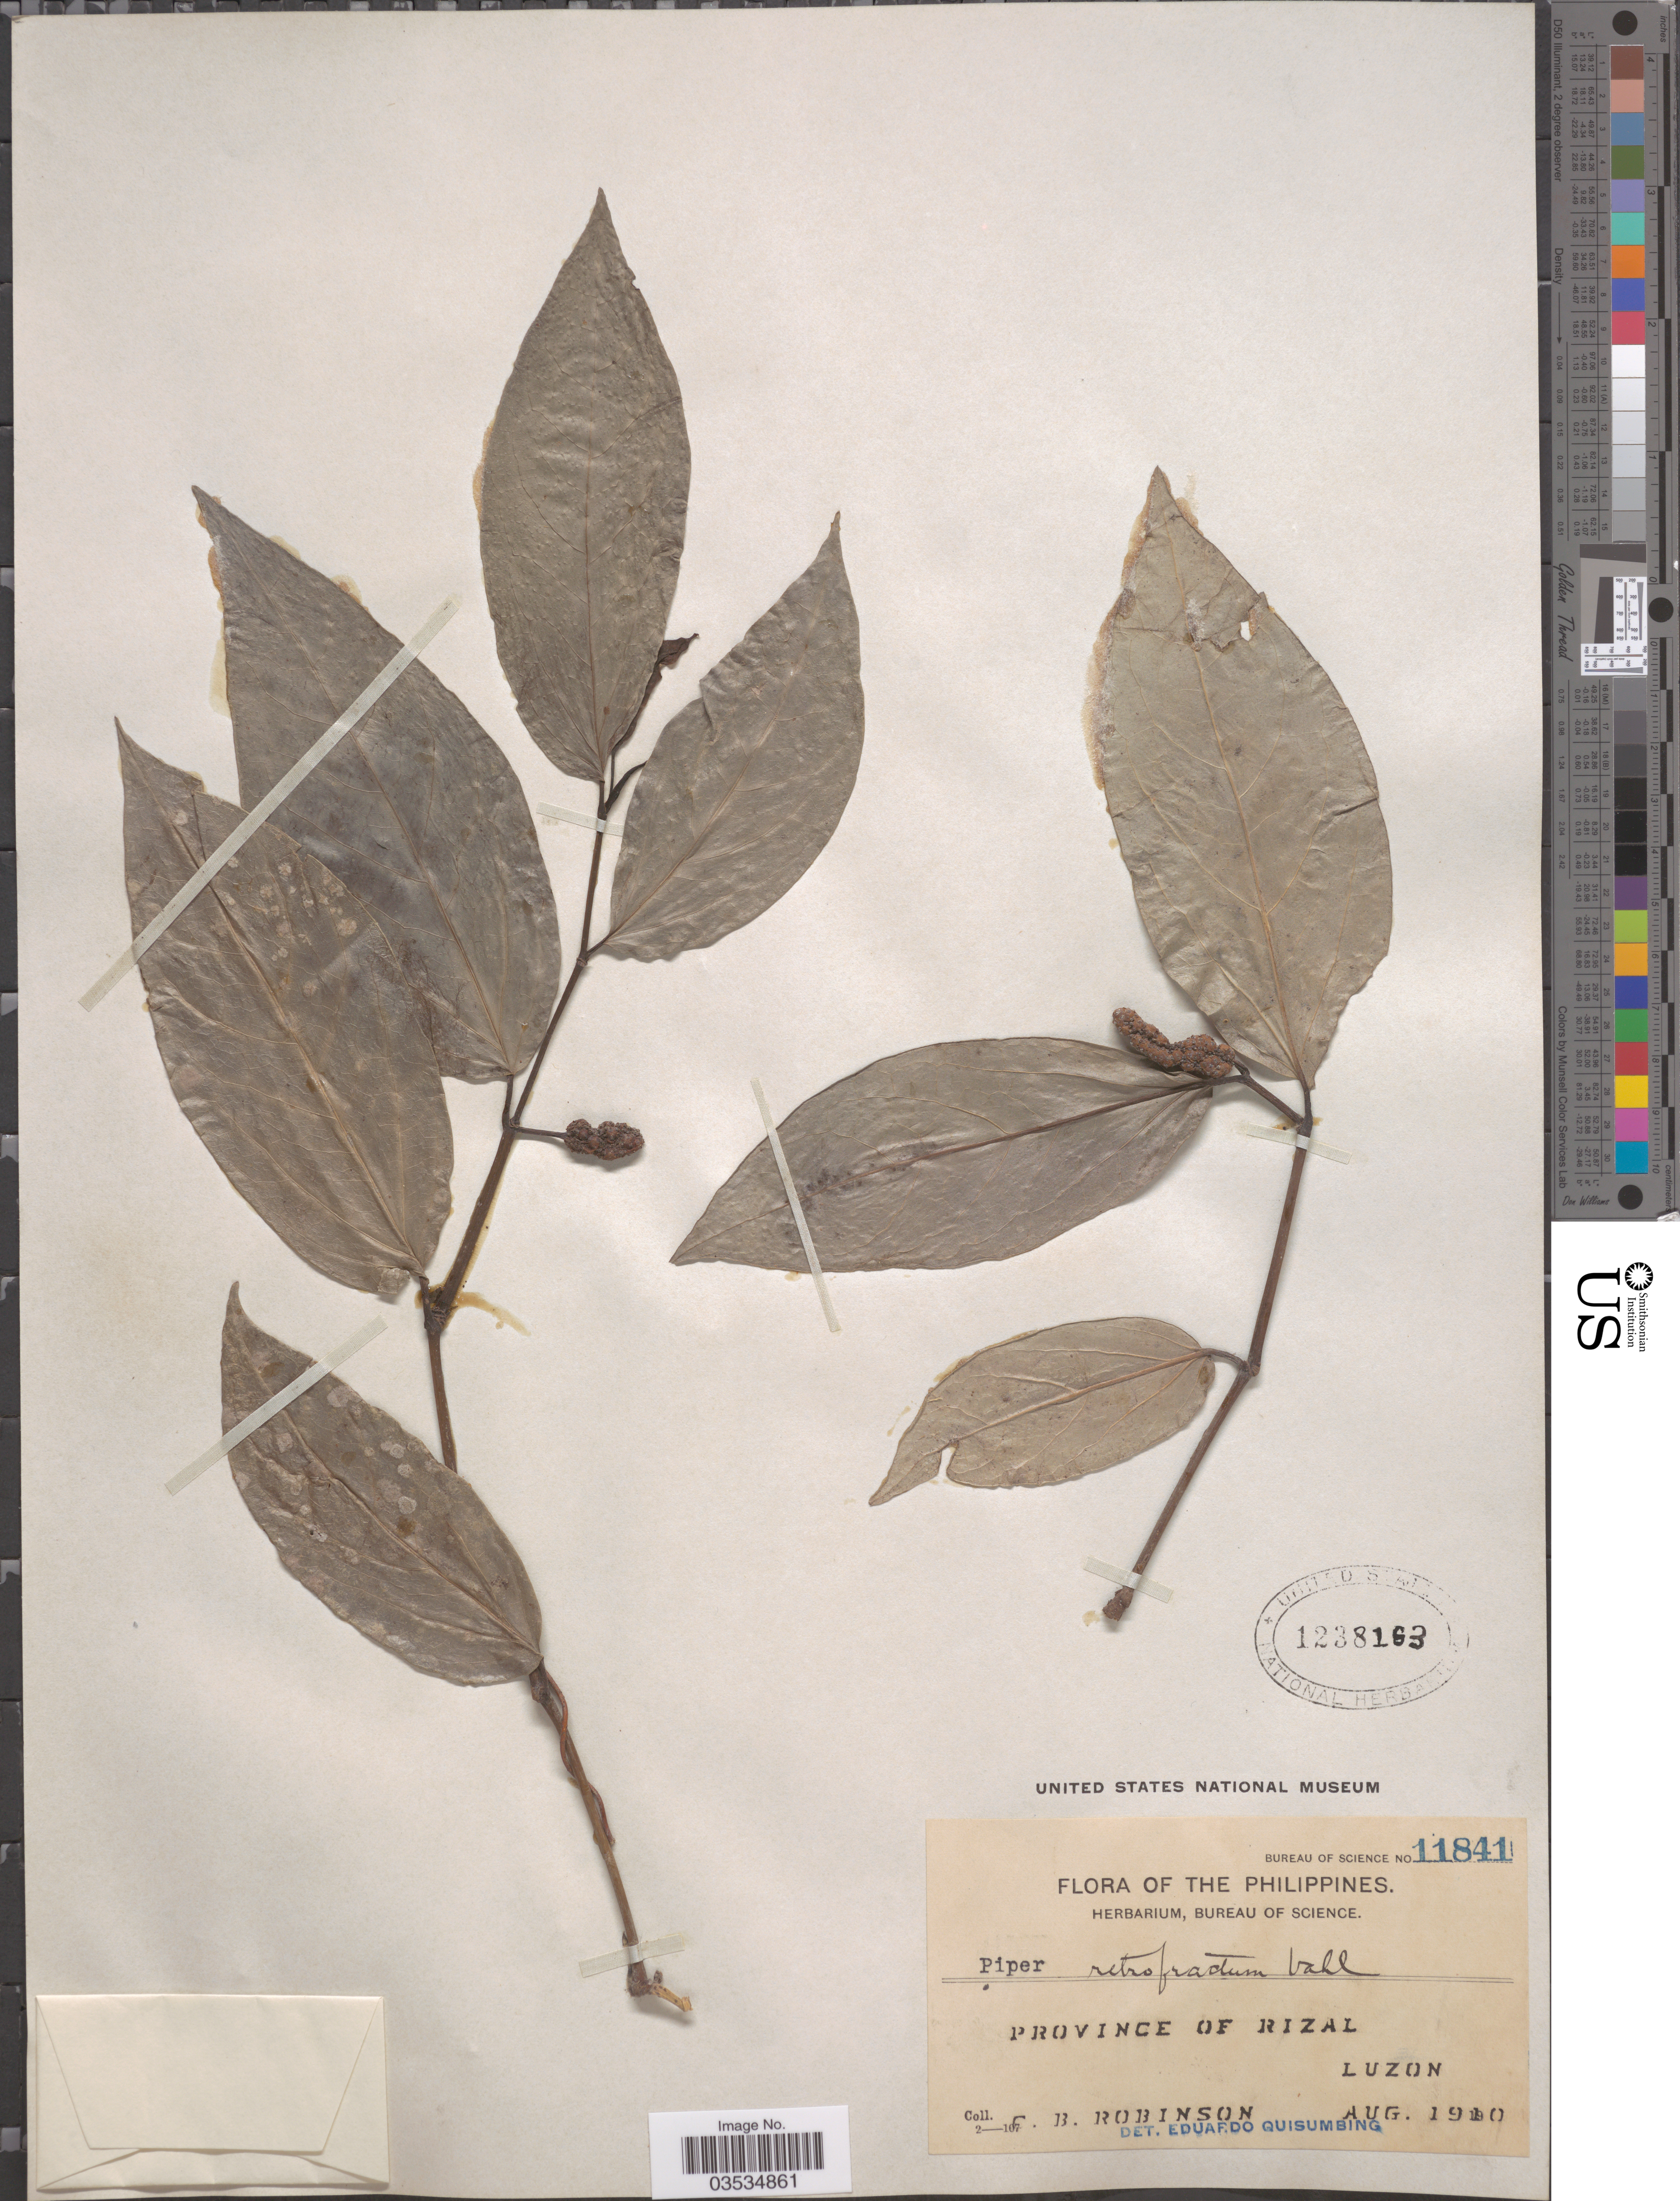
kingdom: Plantae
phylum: Tracheophyta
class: Magnoliopsida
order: Piperales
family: Piperaceae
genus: Piper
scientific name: Piper retrofractum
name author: Vahl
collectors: C. Robinson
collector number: Bureau of Science 11841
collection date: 1910-08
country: Philippines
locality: Province of Rizal. Luzon.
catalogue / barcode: US 1238163